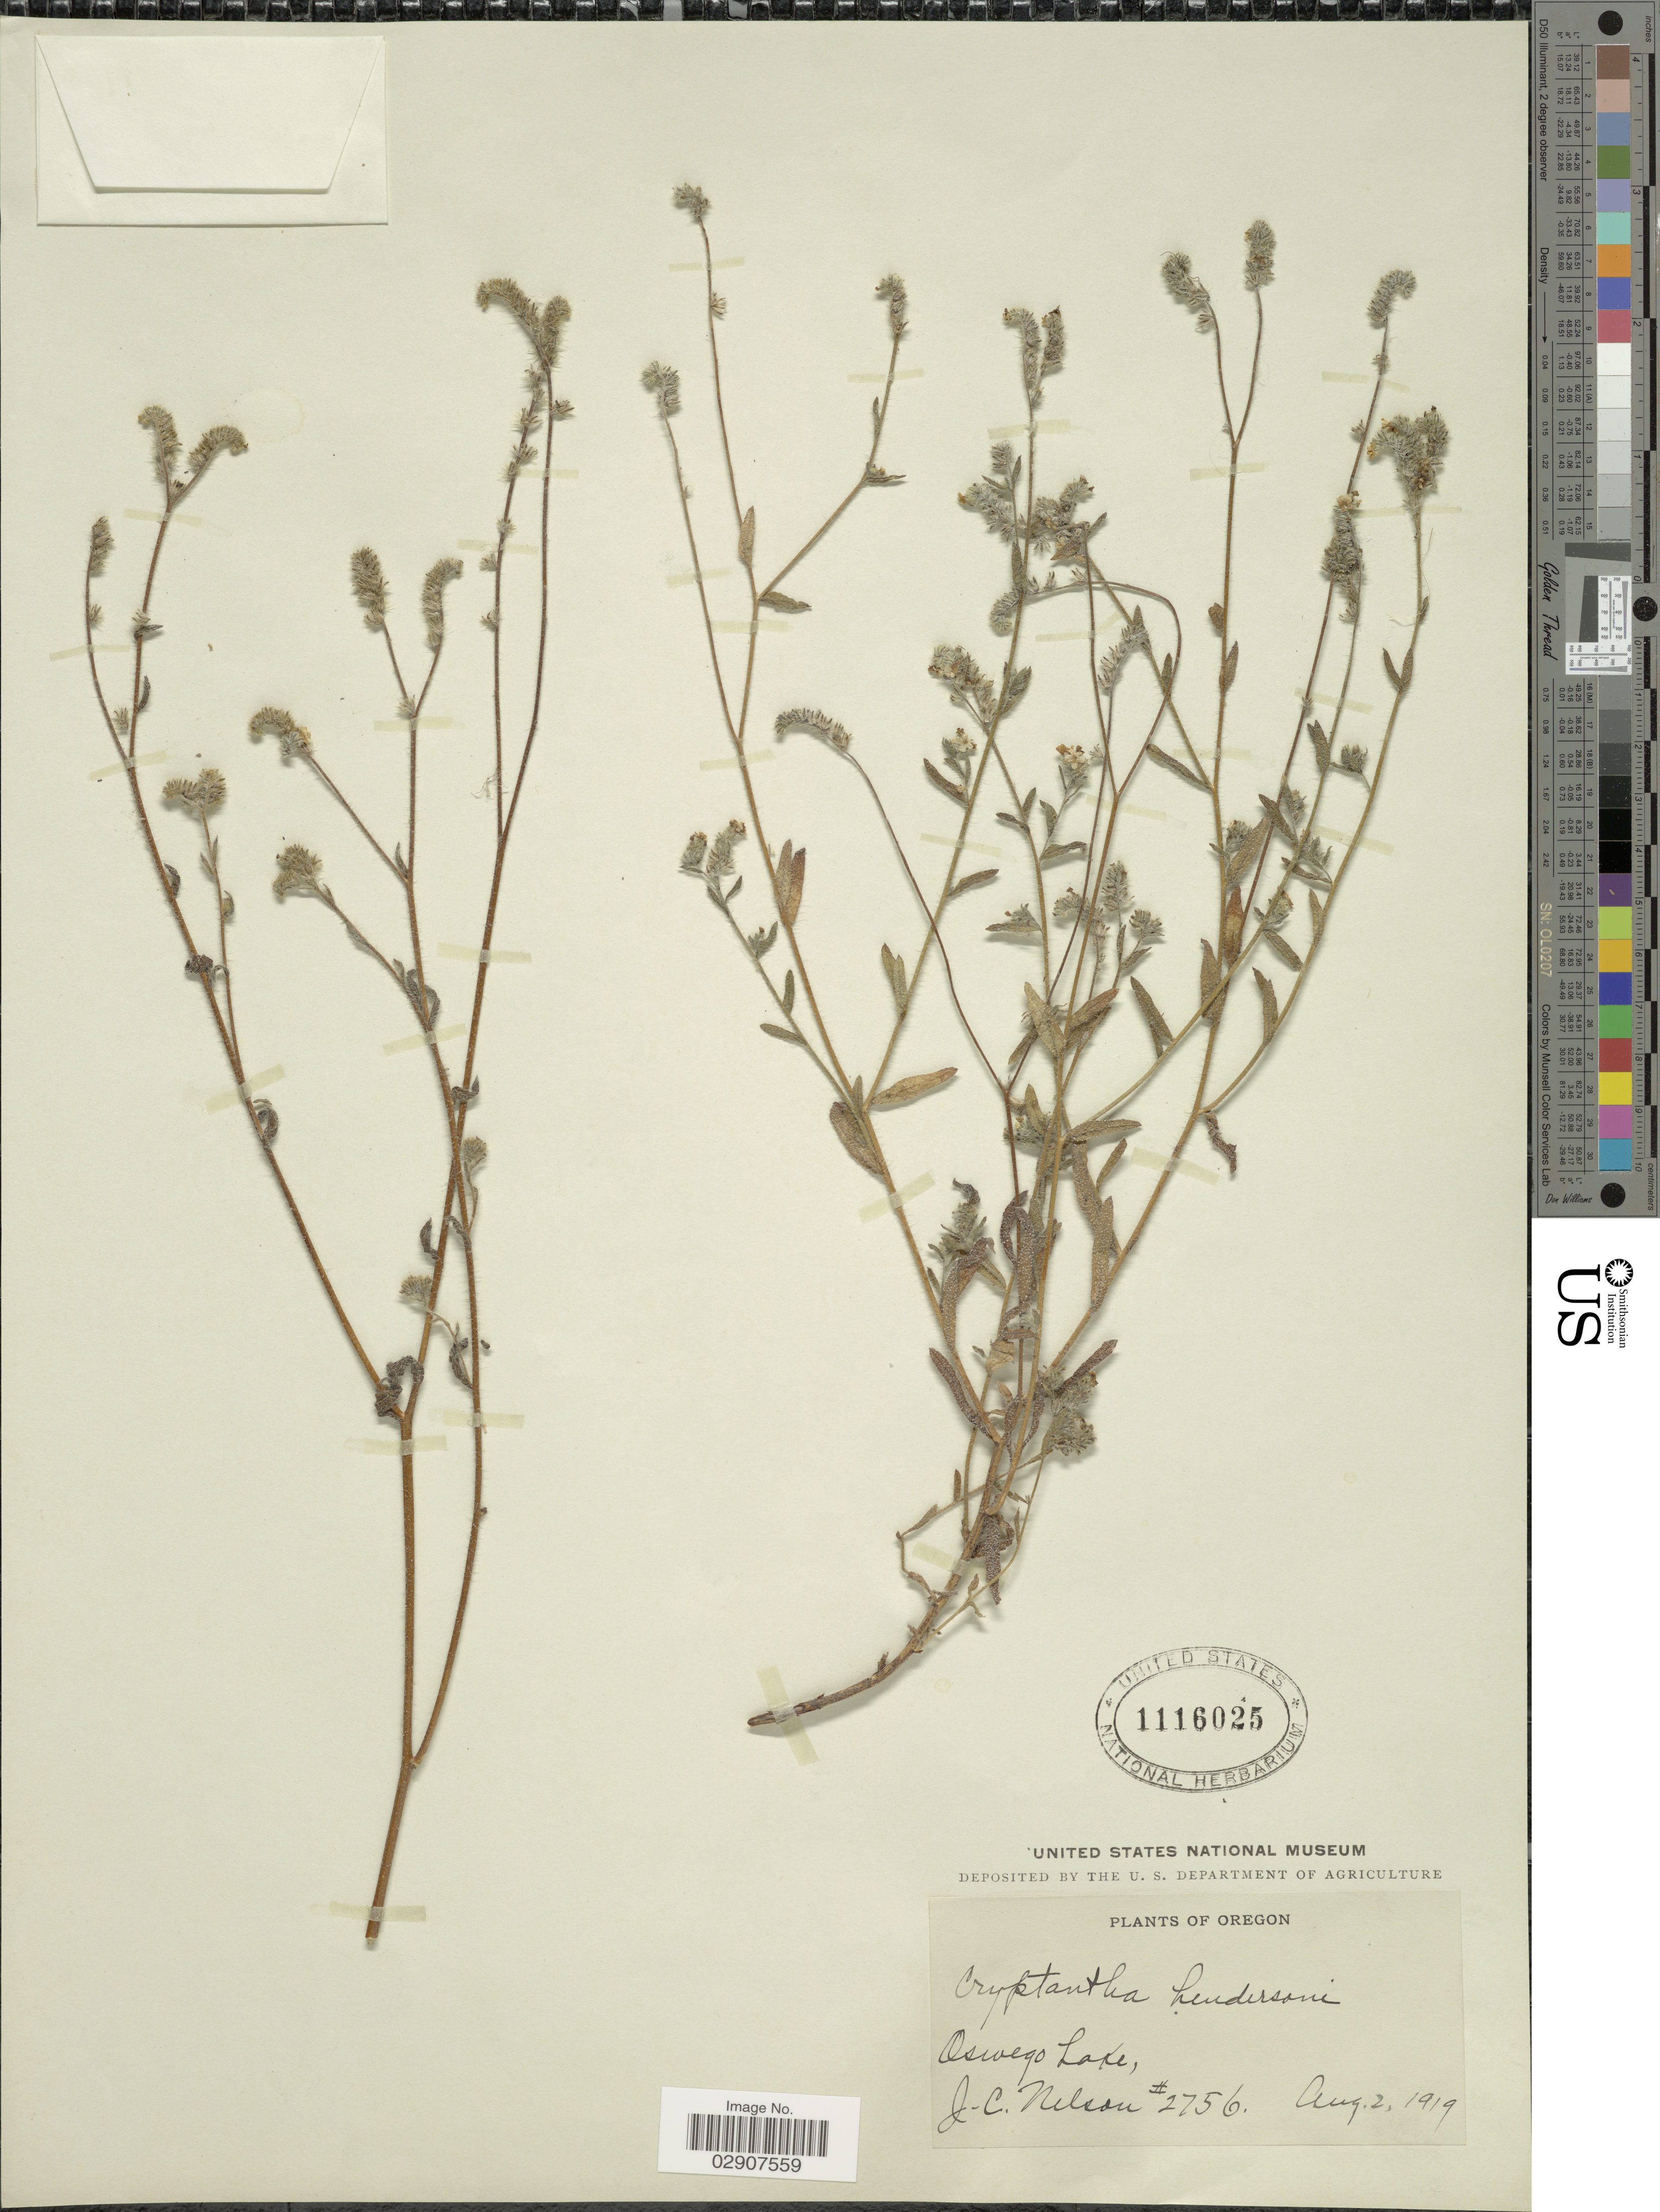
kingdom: Plantae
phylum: Tracheophyta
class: Magnoliopsida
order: Boraginales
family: Boraginaceae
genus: Cryptantha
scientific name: Cryptantha hendersonii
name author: (A. Nelson) A. Nelson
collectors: J. C. Nelson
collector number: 2756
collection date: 1919-08-02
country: United States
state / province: Oregon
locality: Oswego Lake.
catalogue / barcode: US 1116025